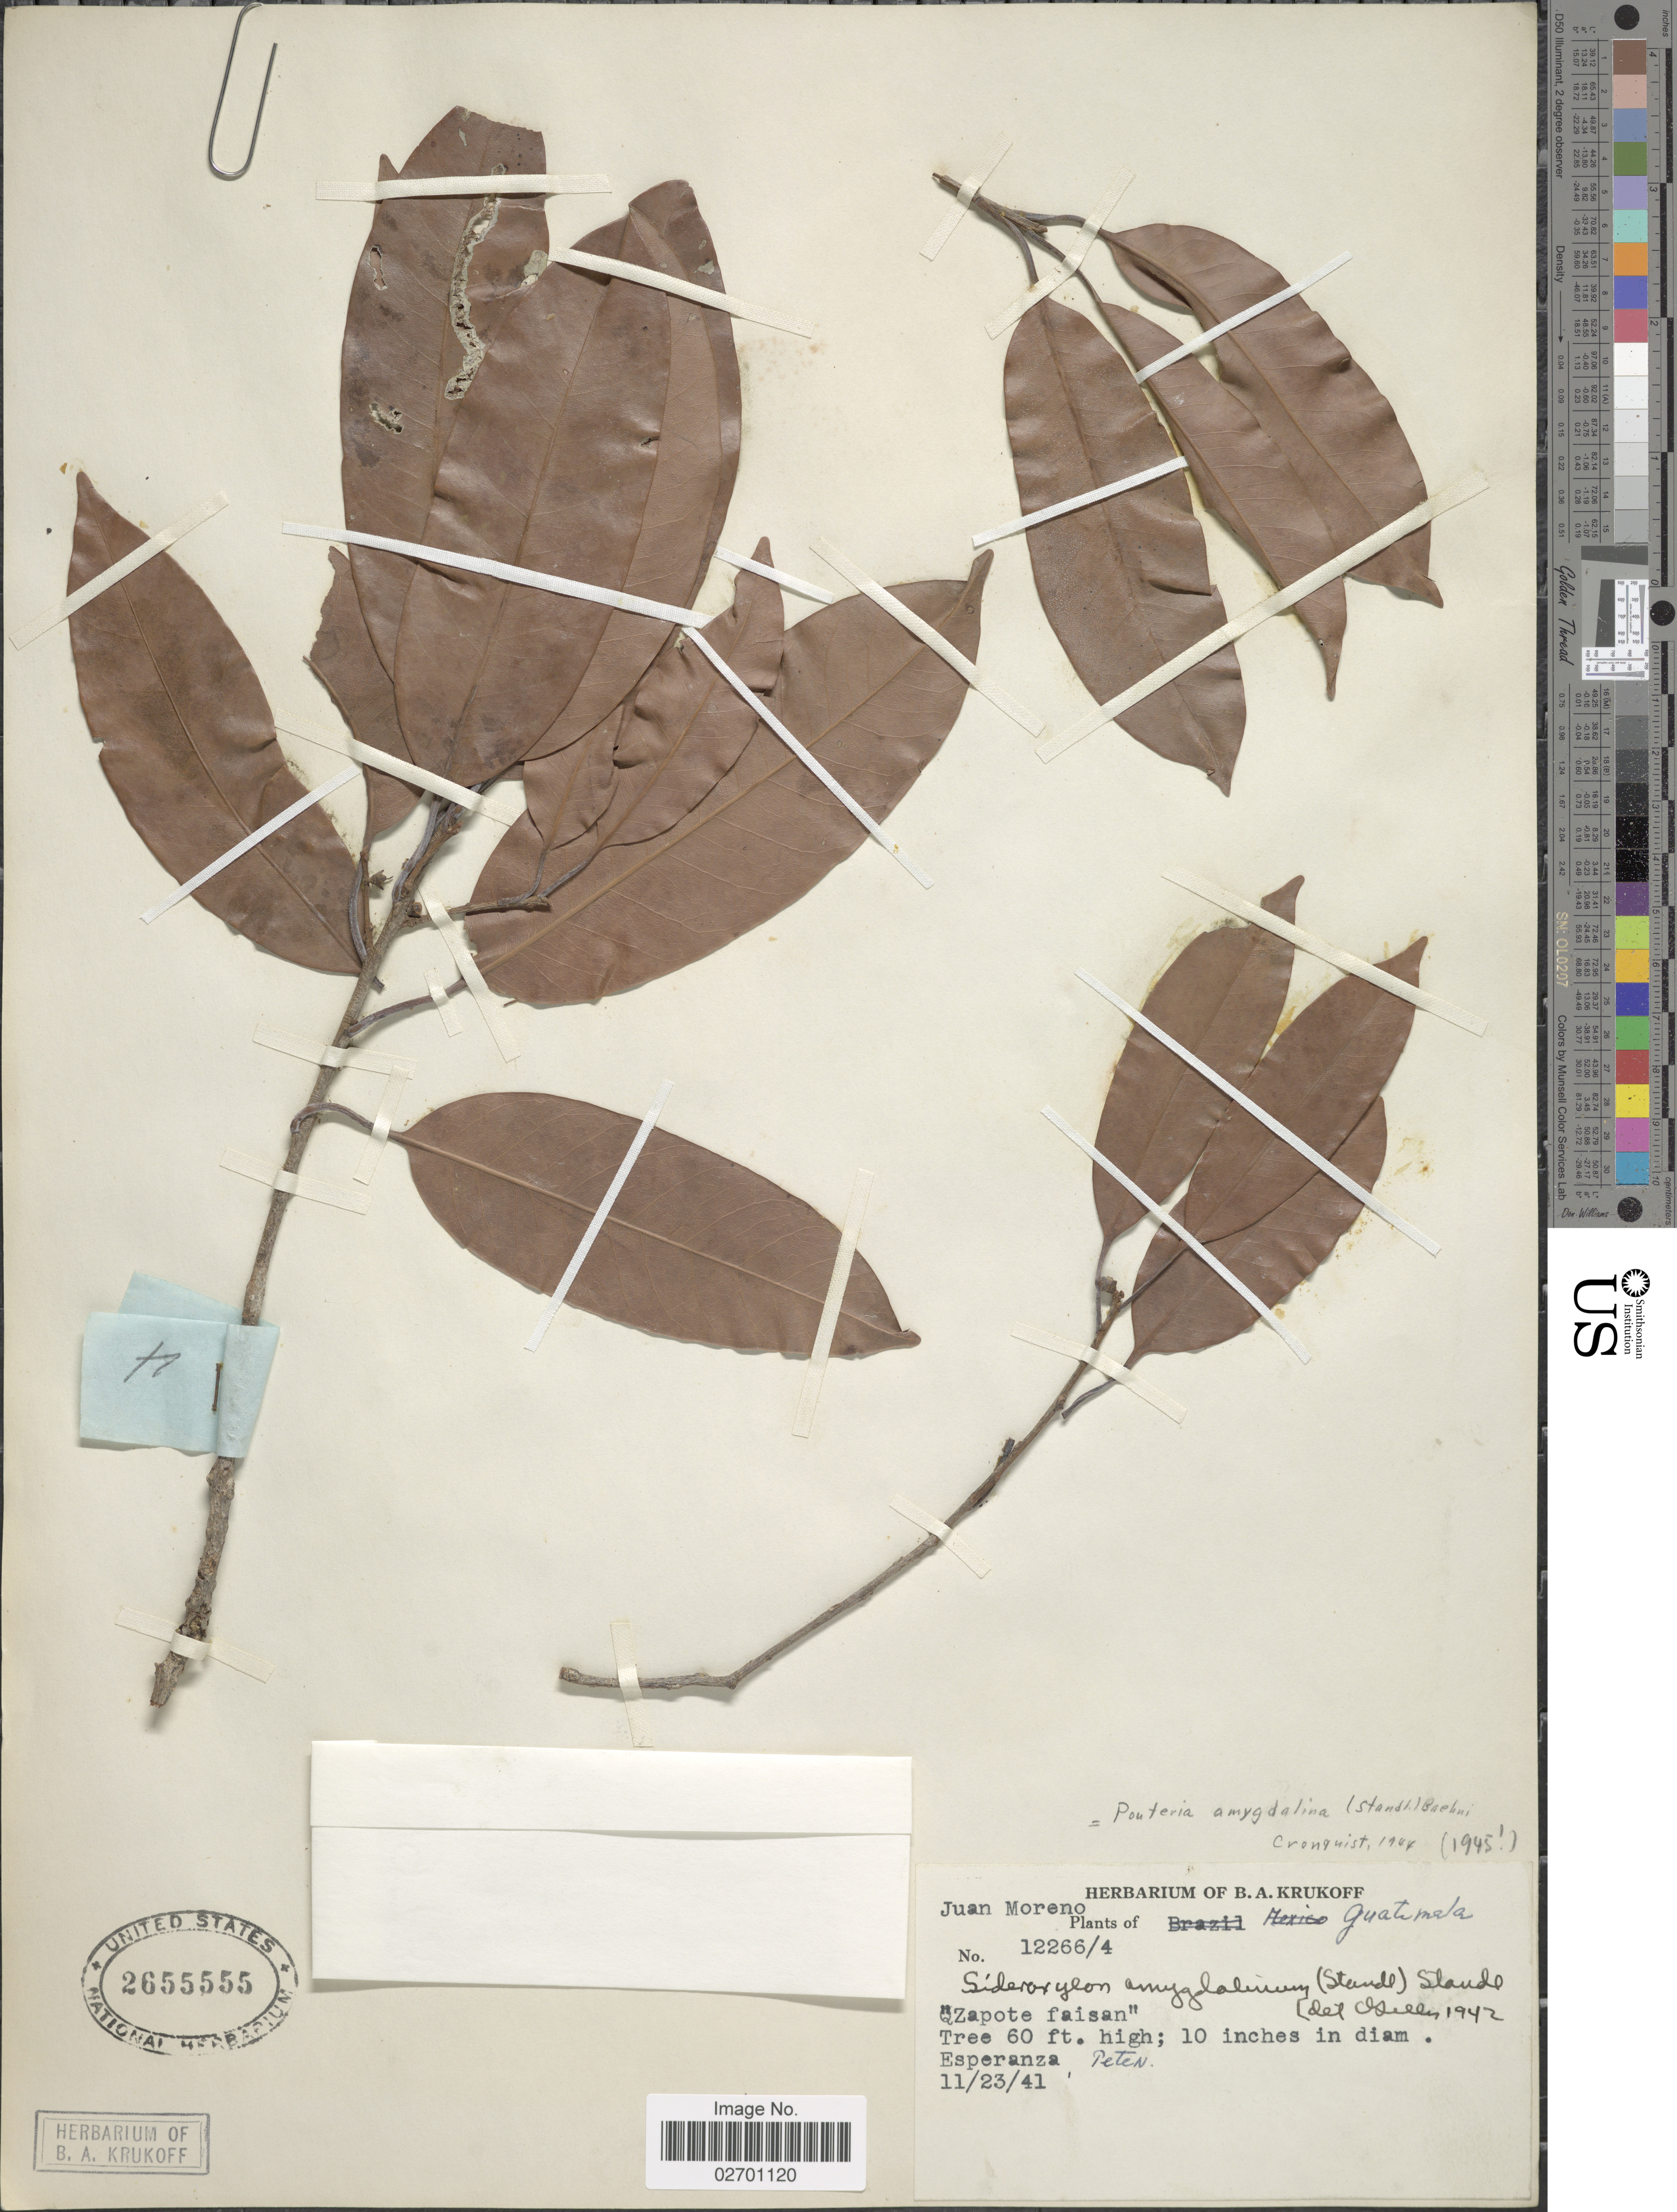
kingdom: Plantae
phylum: Tracheophyta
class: Magnoliopsida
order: Ericales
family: Sapotaceae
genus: Pouteria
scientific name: Pouteria amygdalina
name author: (Standl.) Baehni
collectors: J. Moreno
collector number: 12266/4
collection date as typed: Transcribed d/m/y: 23/11/41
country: Guatemala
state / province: El Petén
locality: Esperanza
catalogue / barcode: US 2655555